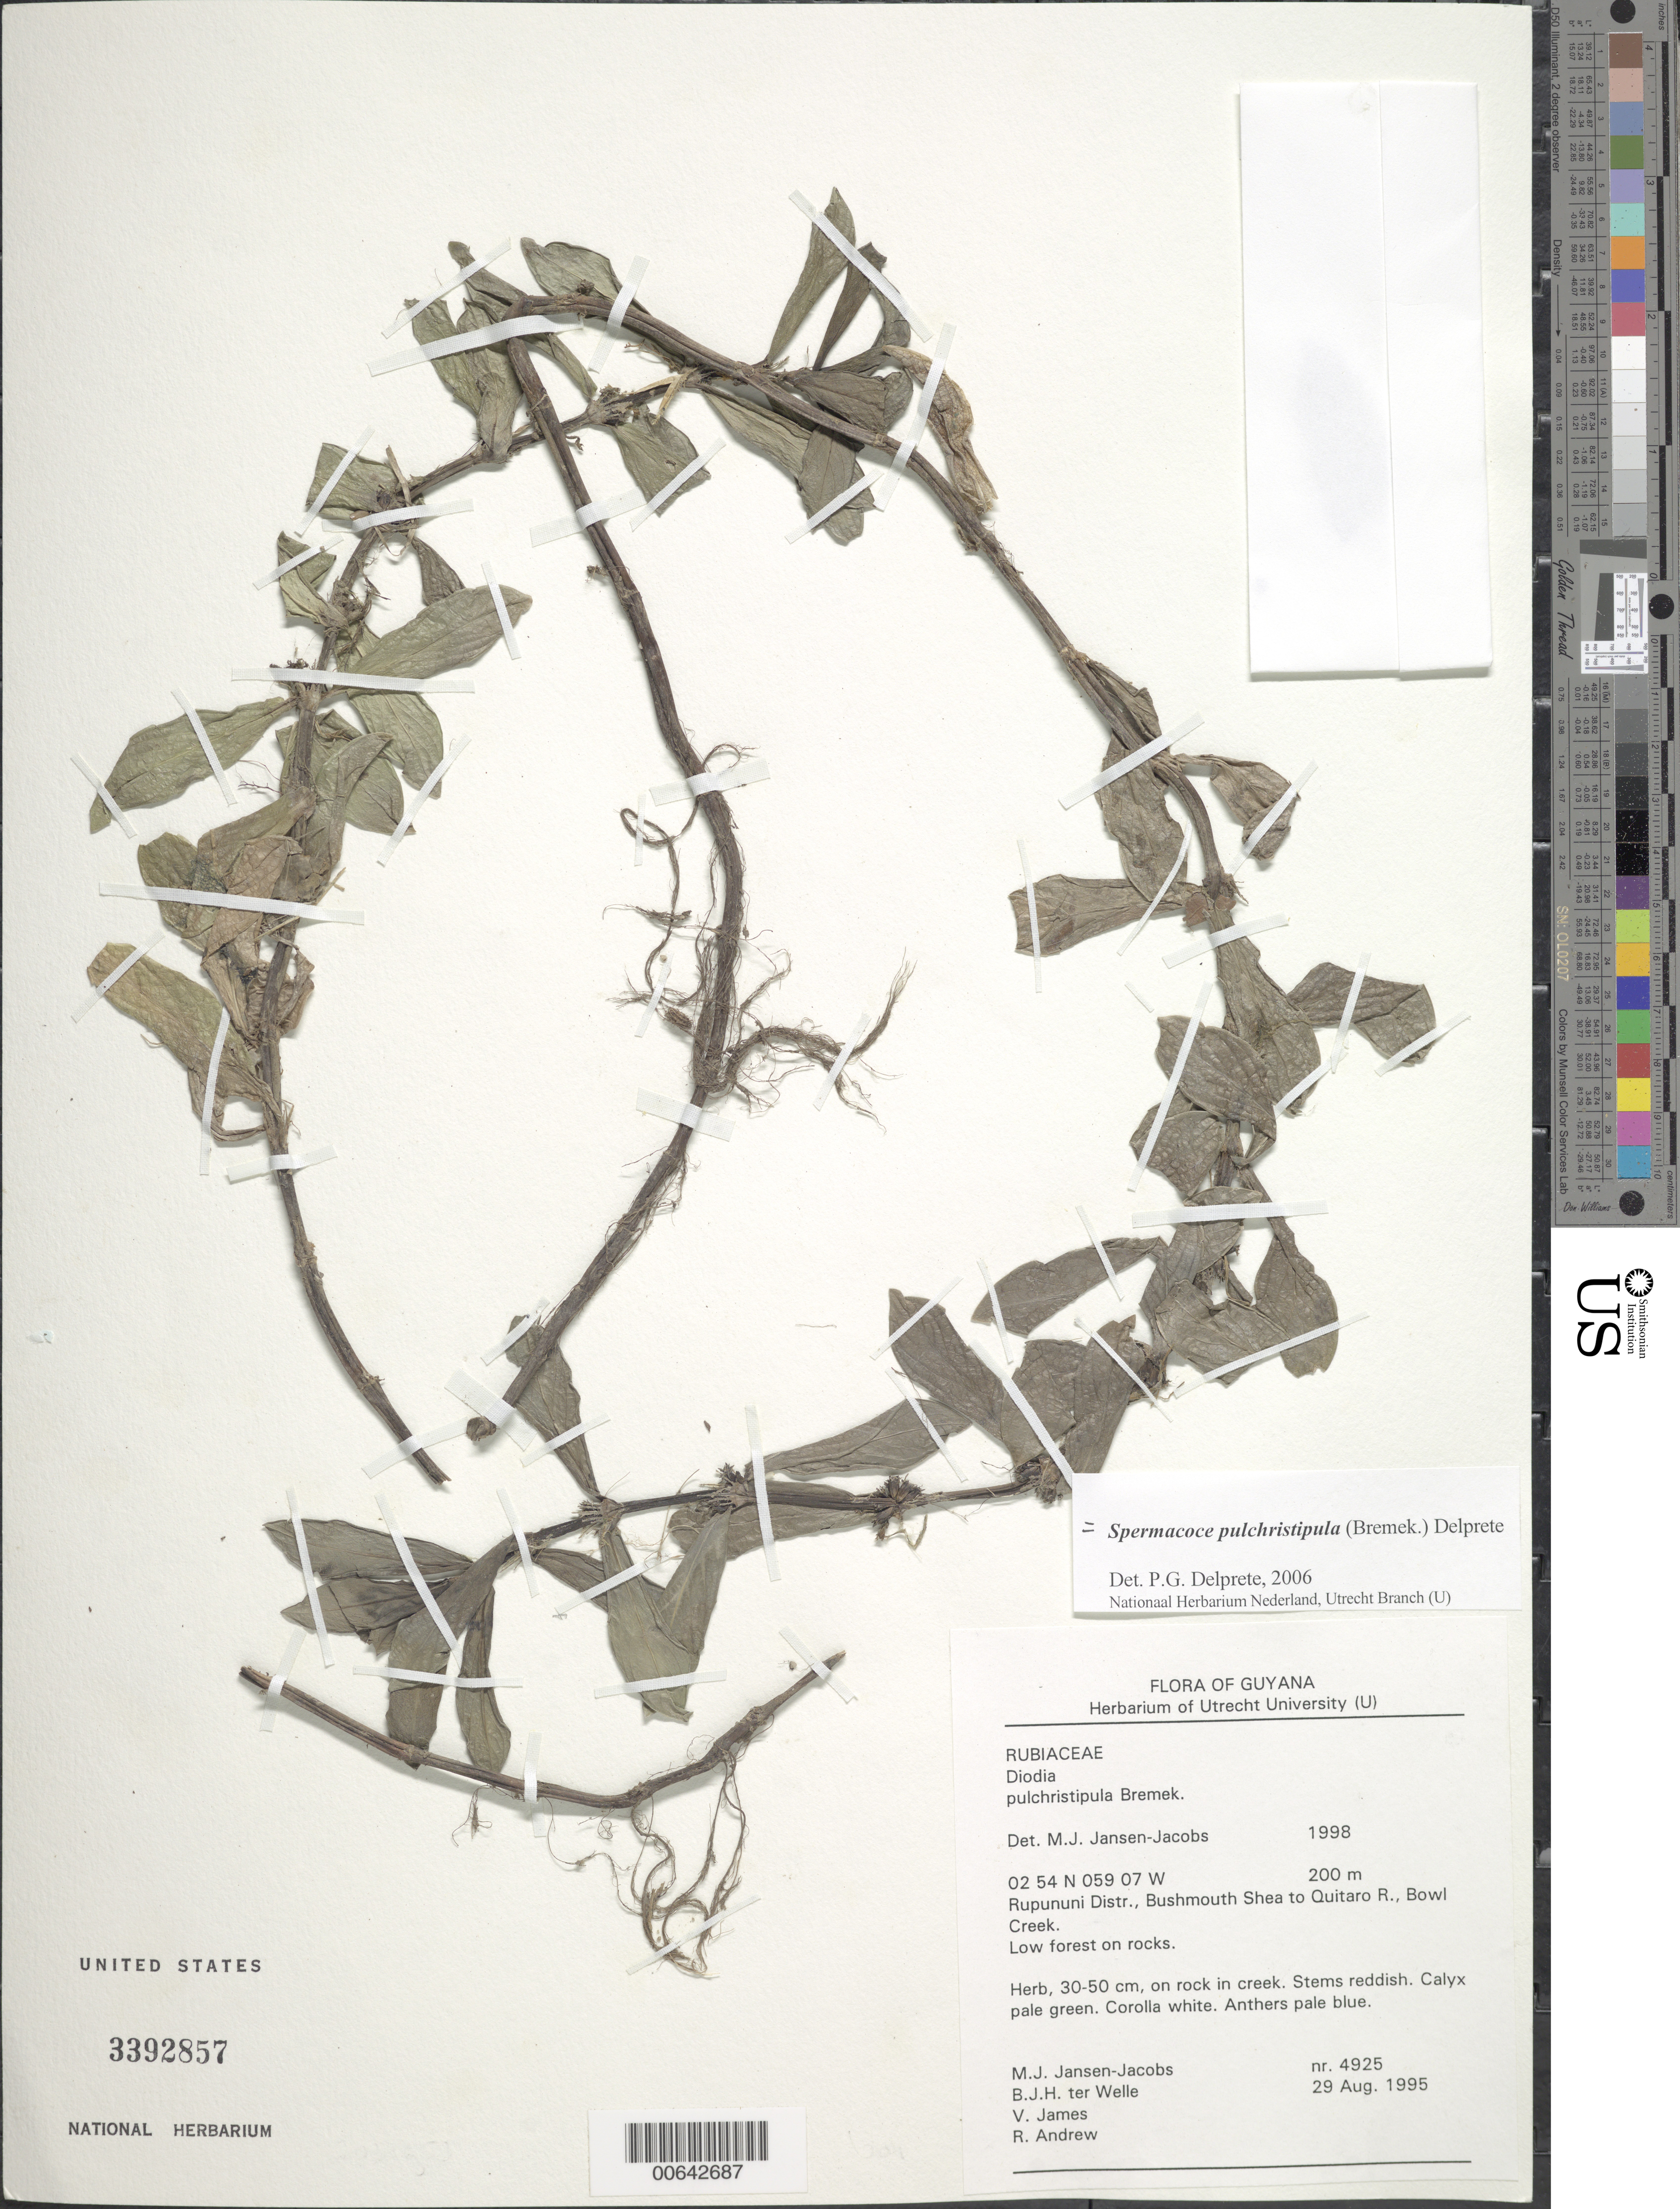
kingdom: Plantae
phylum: Tracheophyta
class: Magnoliopsida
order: Gentianales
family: Rubiaceae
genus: Spermacoce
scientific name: Spermacoce pulchristipula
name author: (Bremek.) Delprete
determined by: Delprete, P. G., Herb. de Guyane Cay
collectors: M. J. Jansen-Jacobs, B. Welle, V. James & R. Andrew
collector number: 4925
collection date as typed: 29-Aug-95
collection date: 1995-08-29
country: Guyana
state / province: U. Takutu-U. Essequibo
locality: Rupununi Distr., Bushmouth Shea to Quitaro River, Bowl Creek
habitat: Low forest on rocks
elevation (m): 200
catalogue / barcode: US 3392857